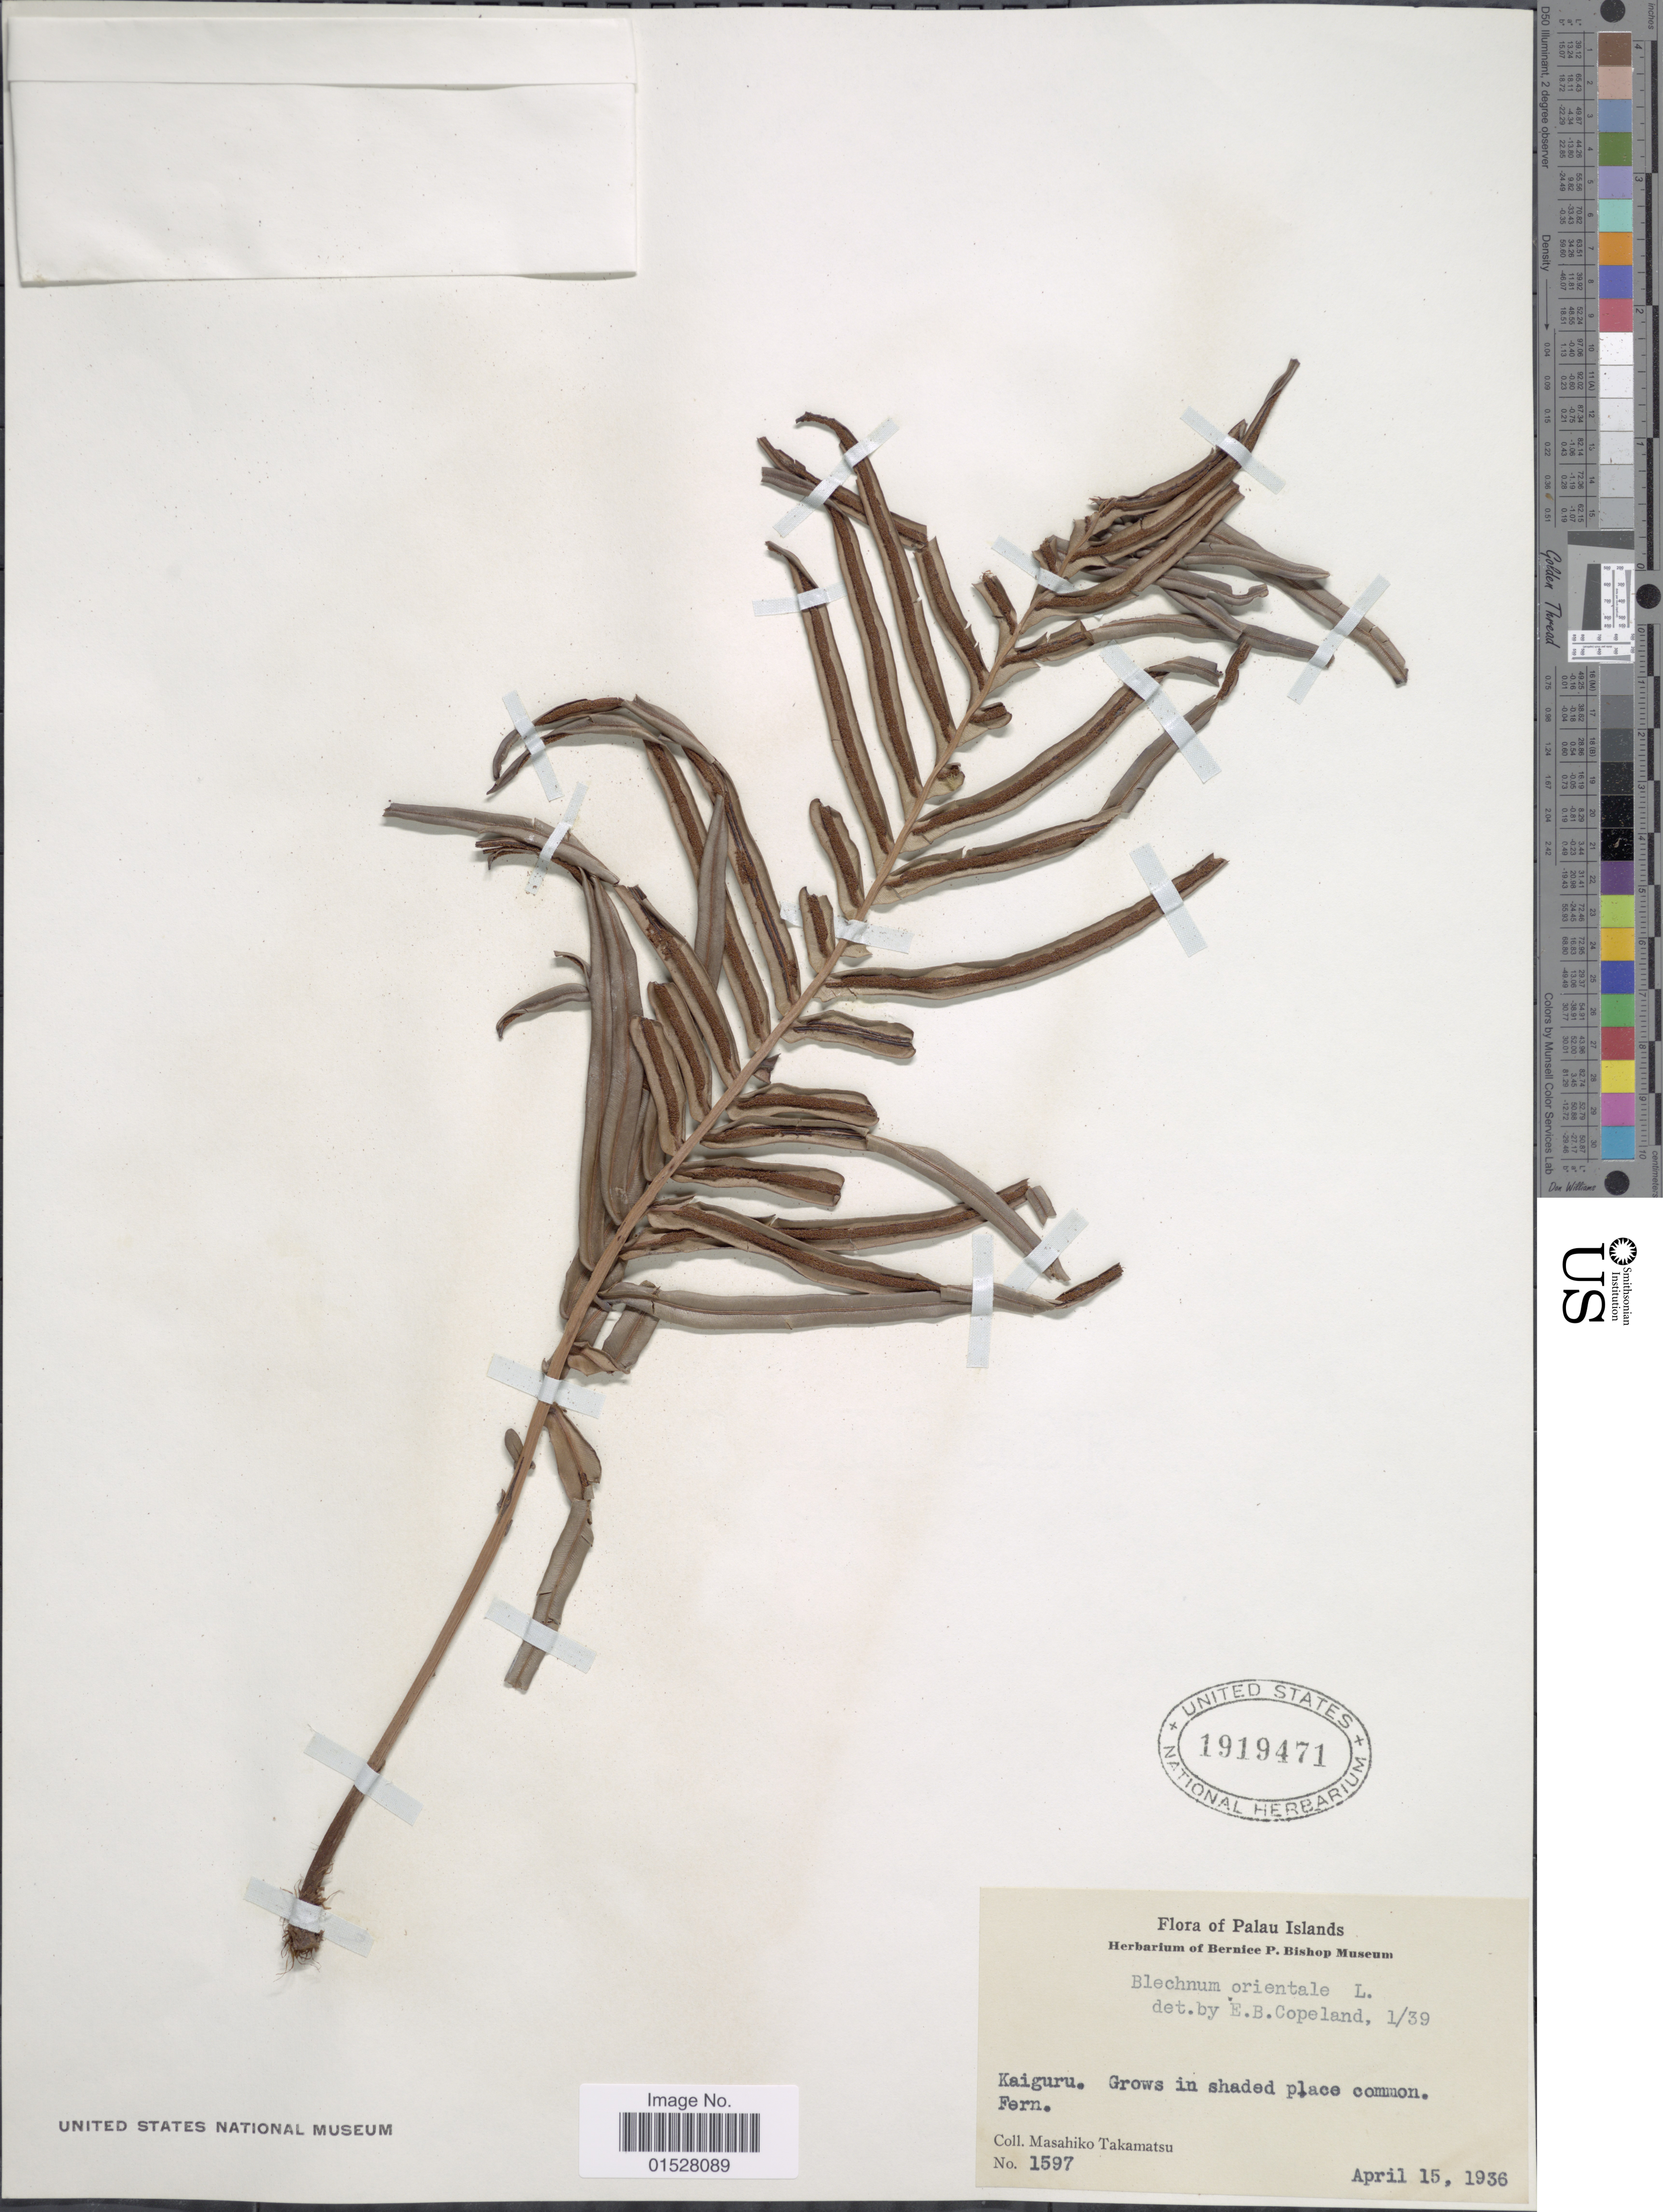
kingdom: Plantae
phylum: Tracheophyta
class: Polypodiopsida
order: Polypodiales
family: Blechnaceae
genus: Blechnum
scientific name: Blechnum orientale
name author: L.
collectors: M. Takamatsu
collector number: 1597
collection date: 1936-04-15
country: Palau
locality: Palau Islands, Kaiguru.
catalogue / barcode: US 1919471